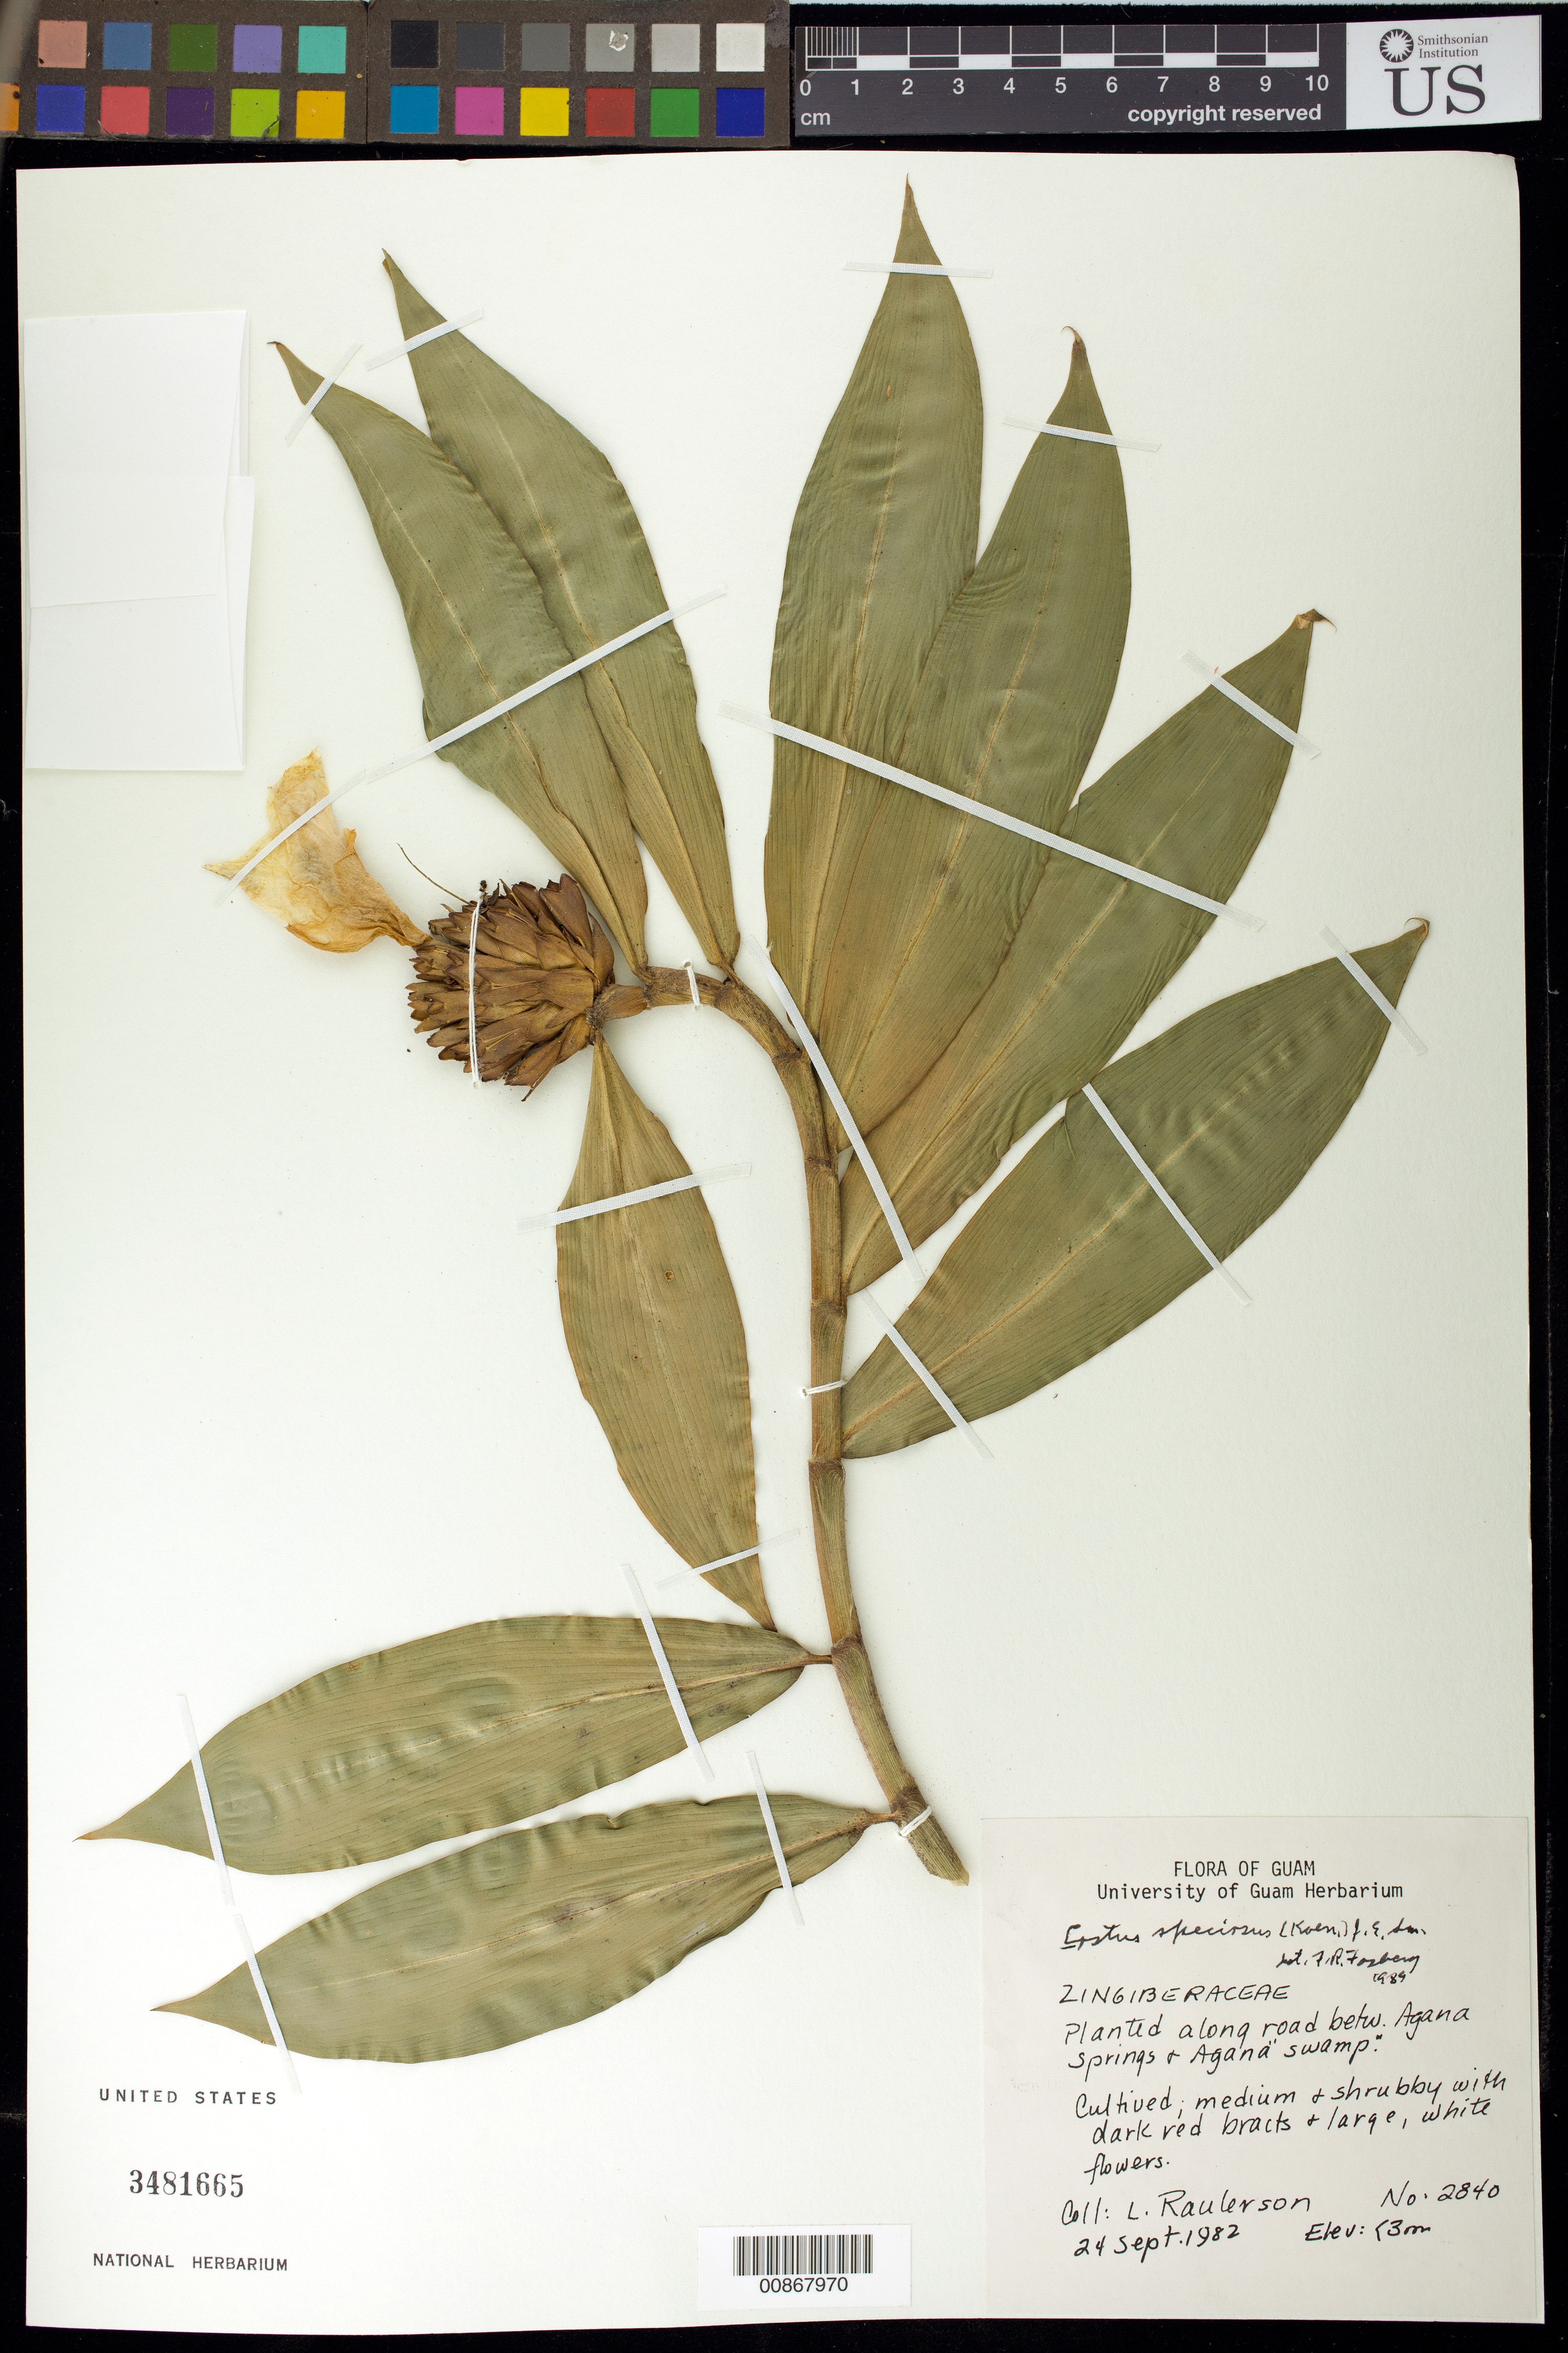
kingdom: Plantae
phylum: Tracheophyta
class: Liliopsida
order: Zingiberales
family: Costaceae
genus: Hellenia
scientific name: Hellenia speciosa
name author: (J. Koenig) S.R. Dutta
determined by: Wagner, W. L., (BOT), Smithsonian Institution - National Museum of Natural History (UNITED STATES)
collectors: L. Raulerson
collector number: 2840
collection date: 1982-09-24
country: Guam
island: Guam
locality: Planted along road between Agana springs and Agana swamp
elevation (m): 3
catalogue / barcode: US 3481665